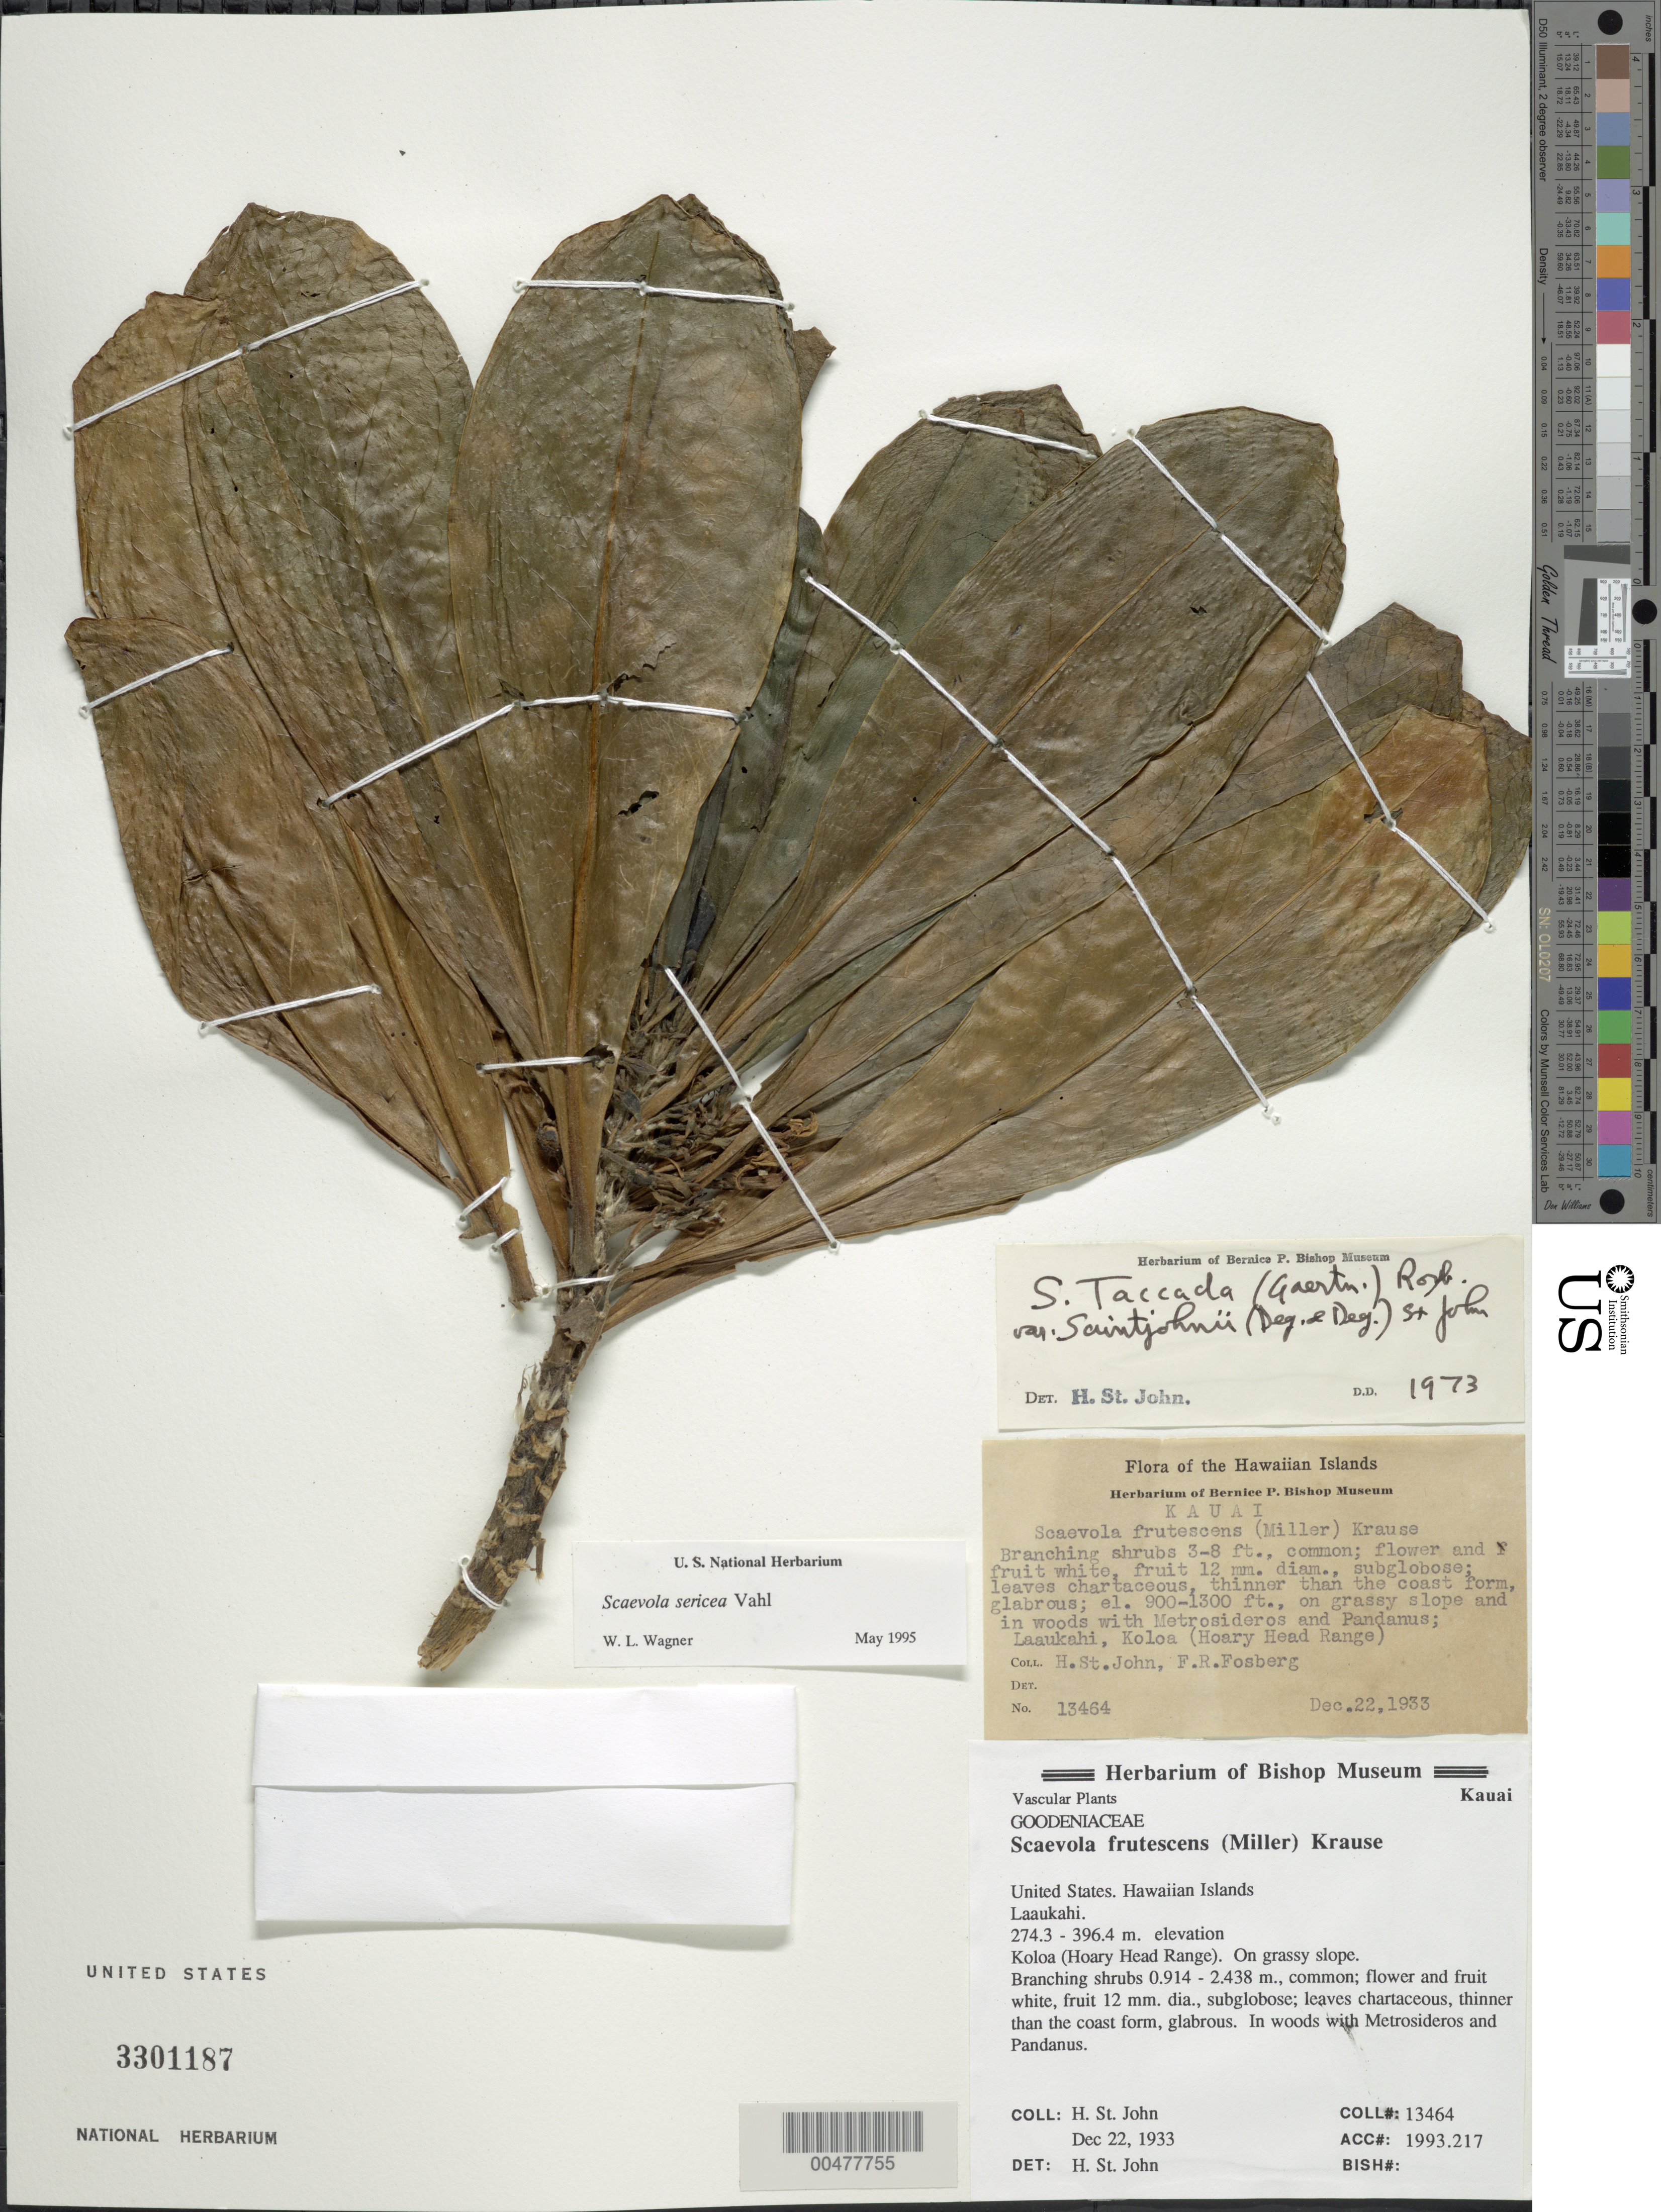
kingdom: Plantae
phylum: Tracheophyta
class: Magnoliopsida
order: Asterales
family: Goodeniaceae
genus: Scaevola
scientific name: Scaevola taccada var. taccada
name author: (Gaertn.) Roxb.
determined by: Wagner, W. L., (BOT), Smithsonian Institution - National Museum of Natural History (UNITED STATES)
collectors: H. St. John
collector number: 13464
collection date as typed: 22 Dec 1933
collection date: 1933-12-22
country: United States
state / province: Hawaii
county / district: Kauai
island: Kaua'i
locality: Laaukahi, Koloa (Hoary Head Range)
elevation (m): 274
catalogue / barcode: US 3301187